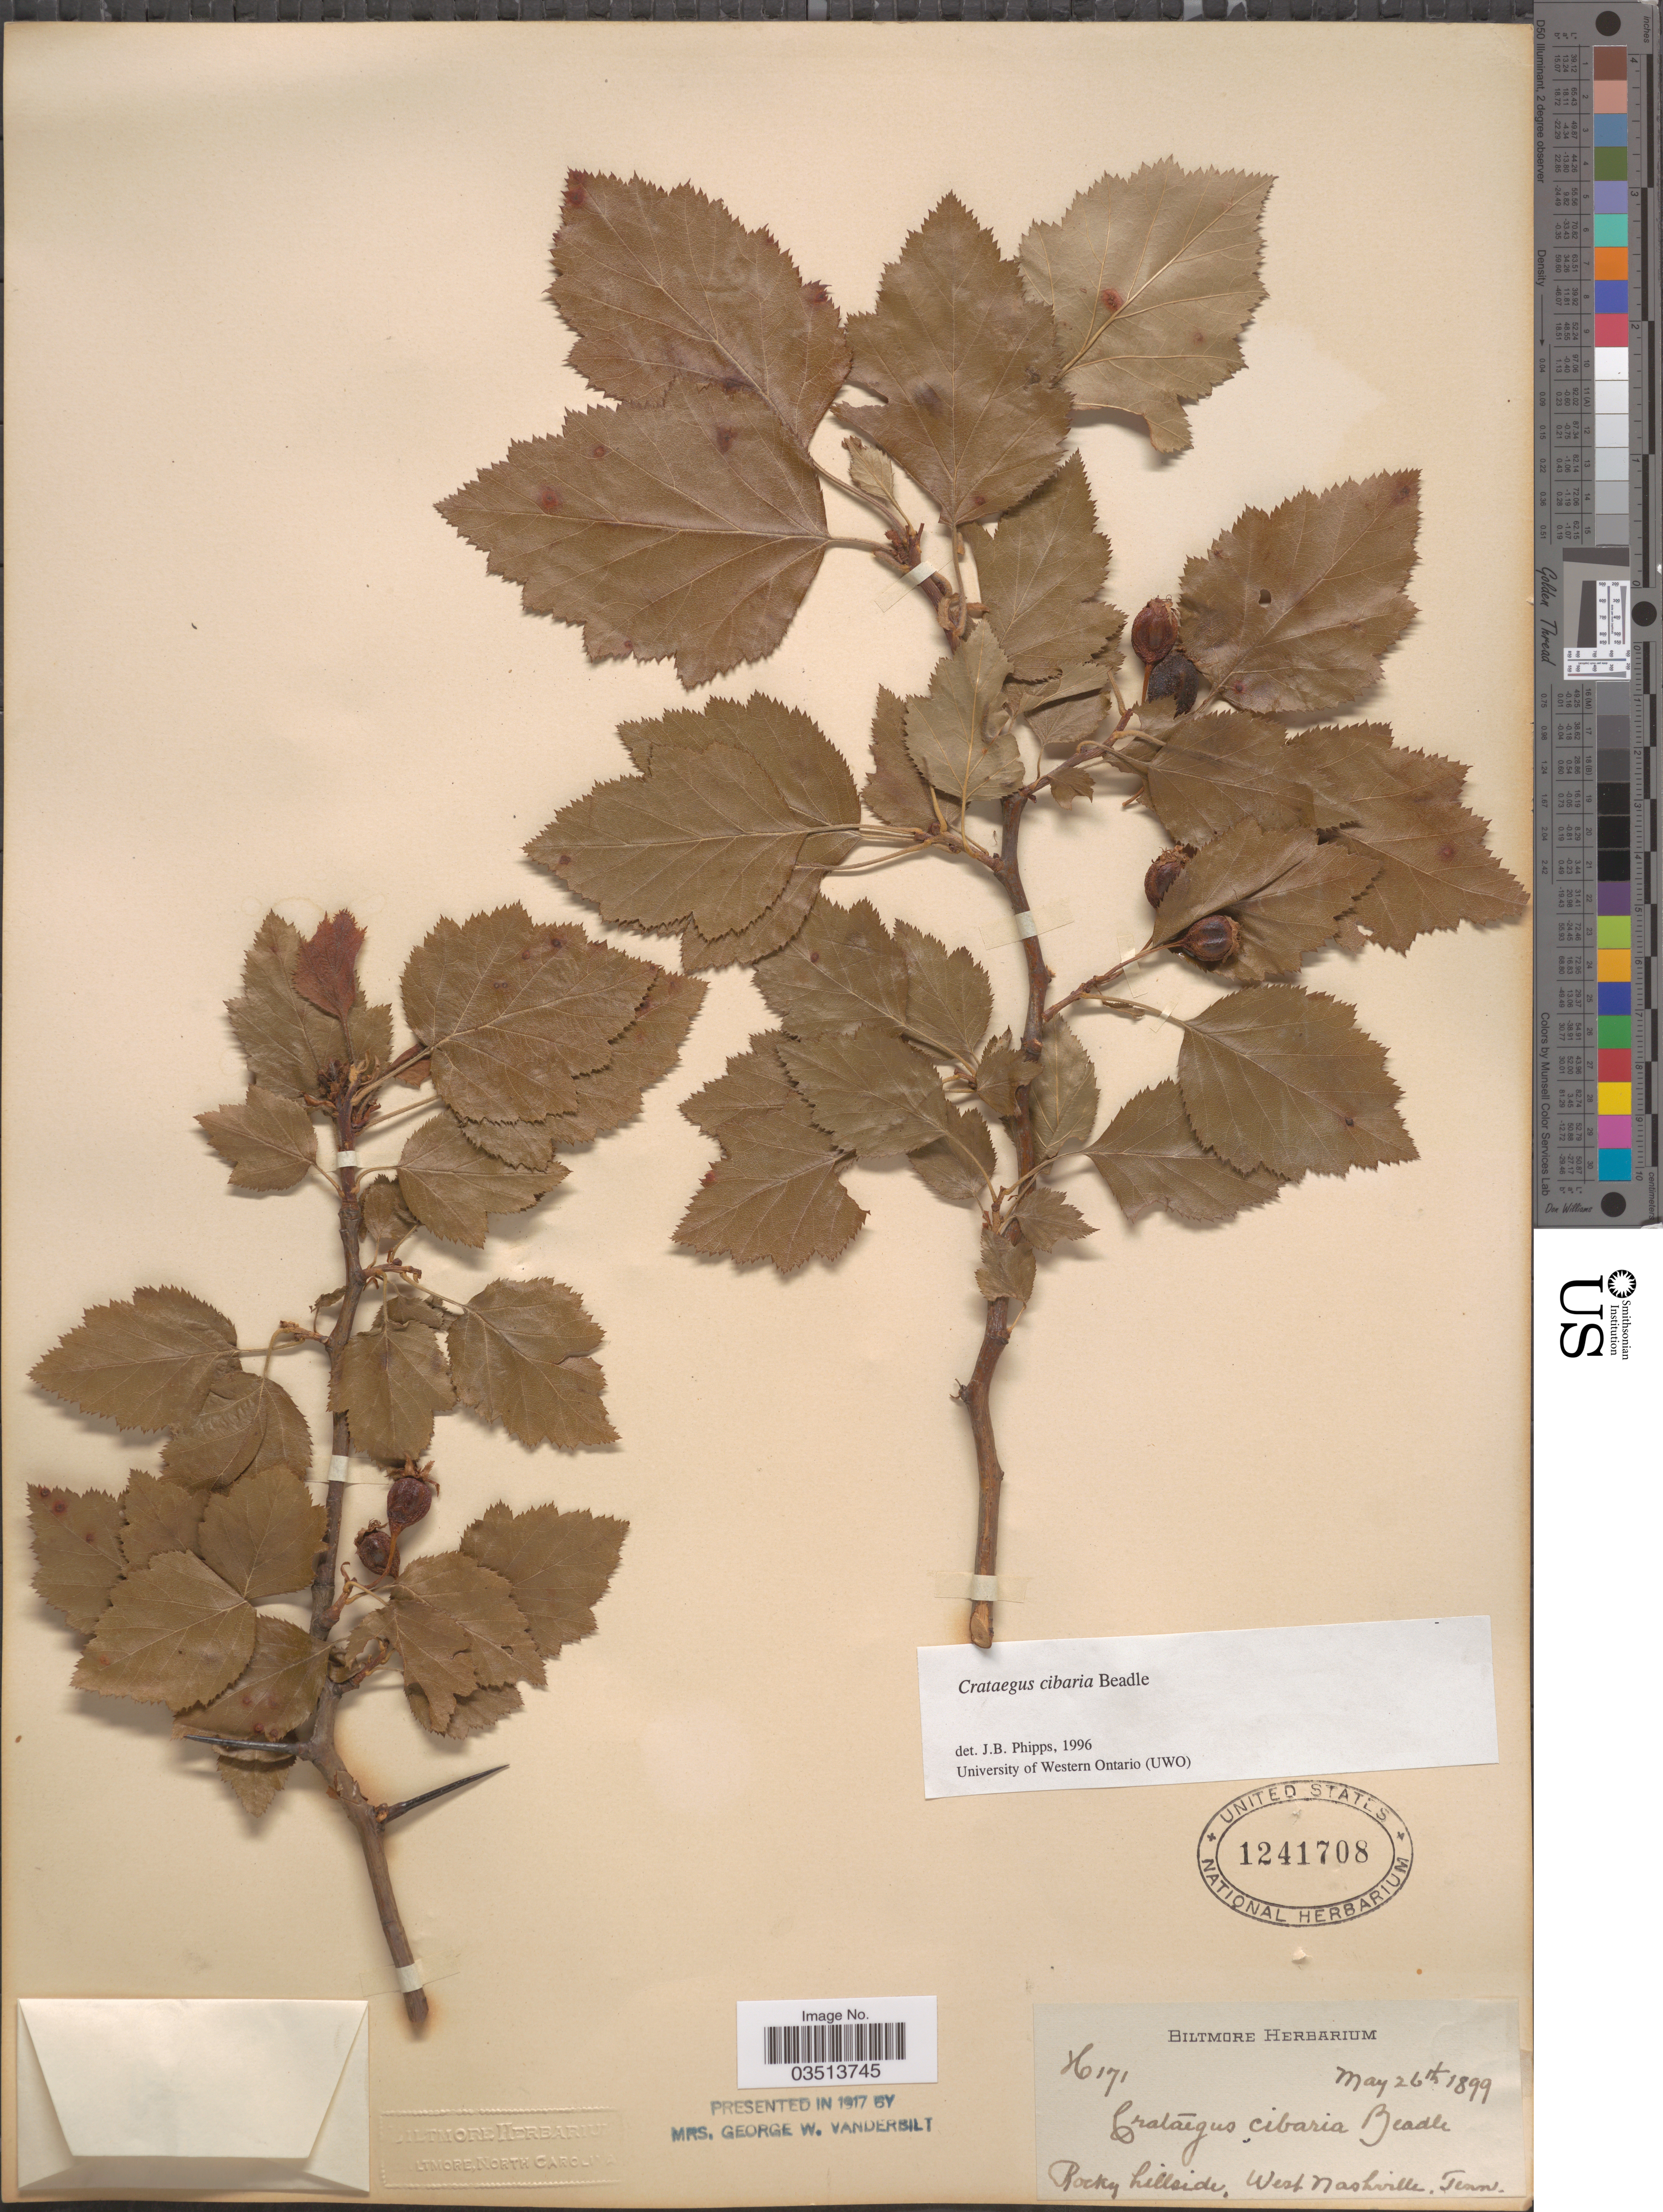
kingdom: Plantae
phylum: Tracheophyta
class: Magnoliopsida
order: Rosales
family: Rosaceae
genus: Crataegus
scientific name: Crataegus cibaria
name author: Beadle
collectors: ex herb. Biltmore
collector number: H171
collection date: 1899-05-26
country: United States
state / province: Tennessee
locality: Rocky hillside, West Nashville.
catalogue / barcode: US 1241708